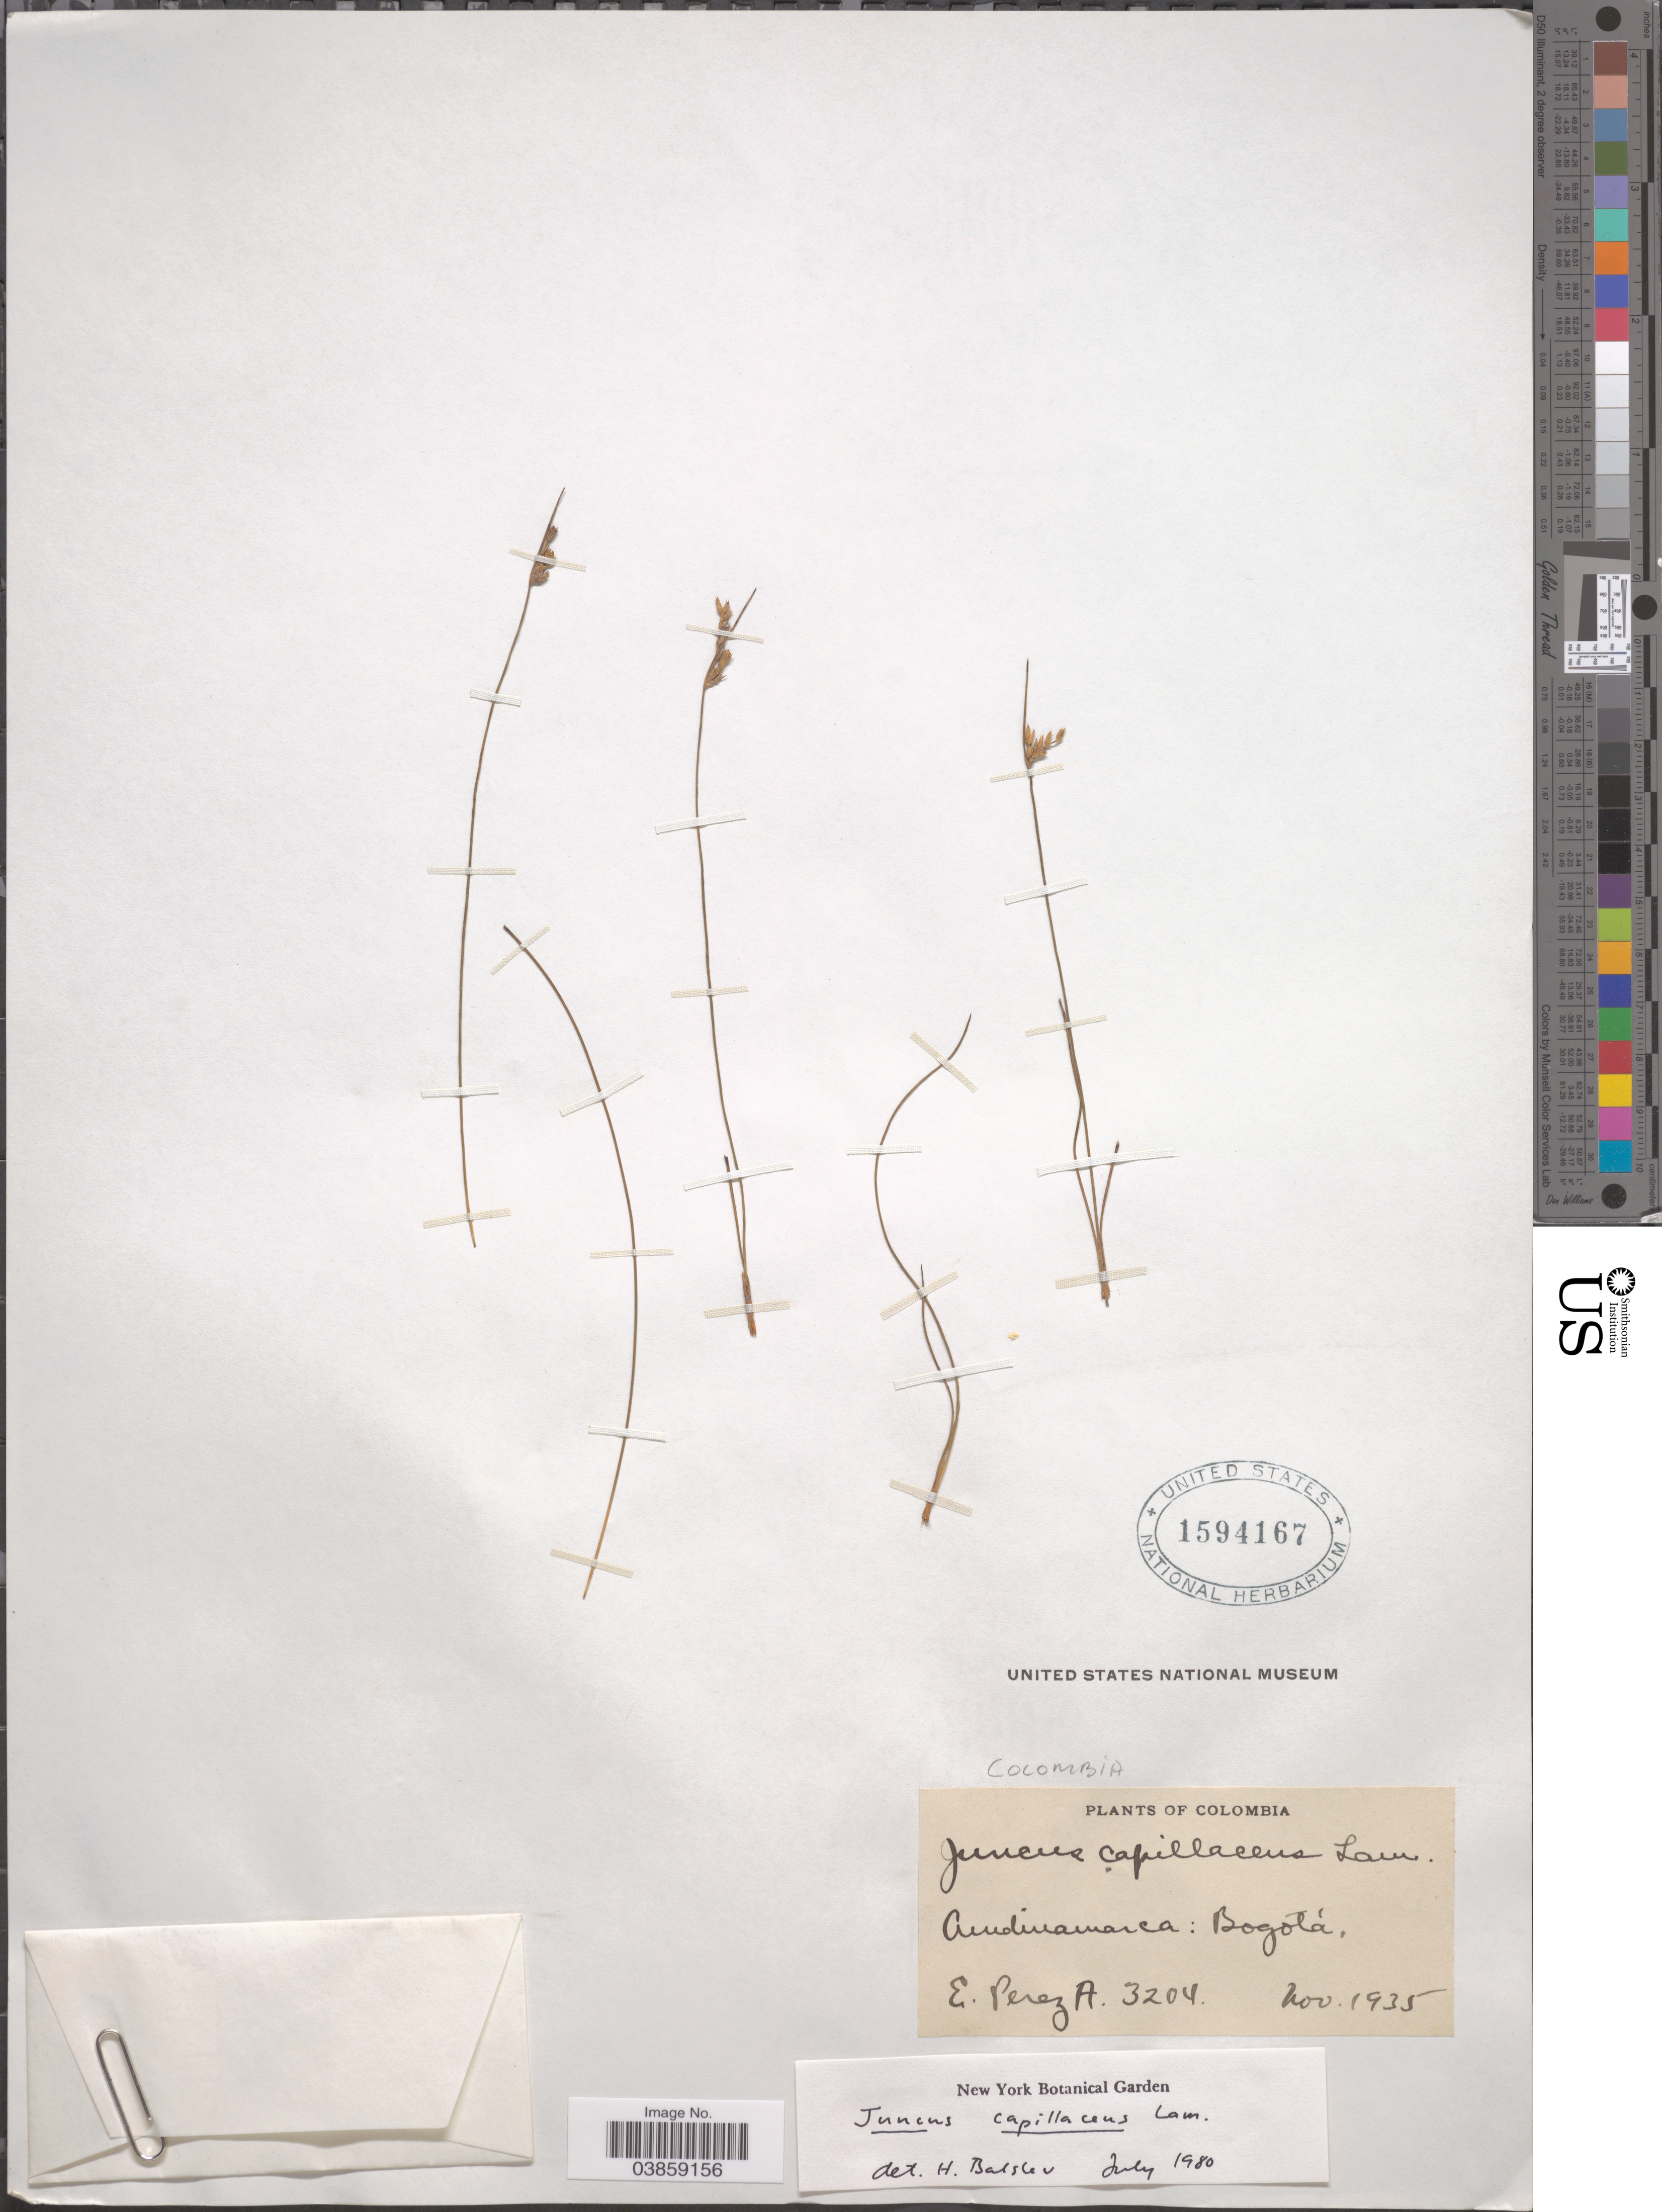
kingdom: Plantae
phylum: Tracheophyta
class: Liliopsida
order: Poales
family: Juncaceae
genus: Juncus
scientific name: Juncus capillaceus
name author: Lam.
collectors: E. Pérez Arbeláez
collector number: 3204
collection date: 1935-11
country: Colombia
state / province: Cundinamarca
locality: Bogotá.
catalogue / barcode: US 1594167